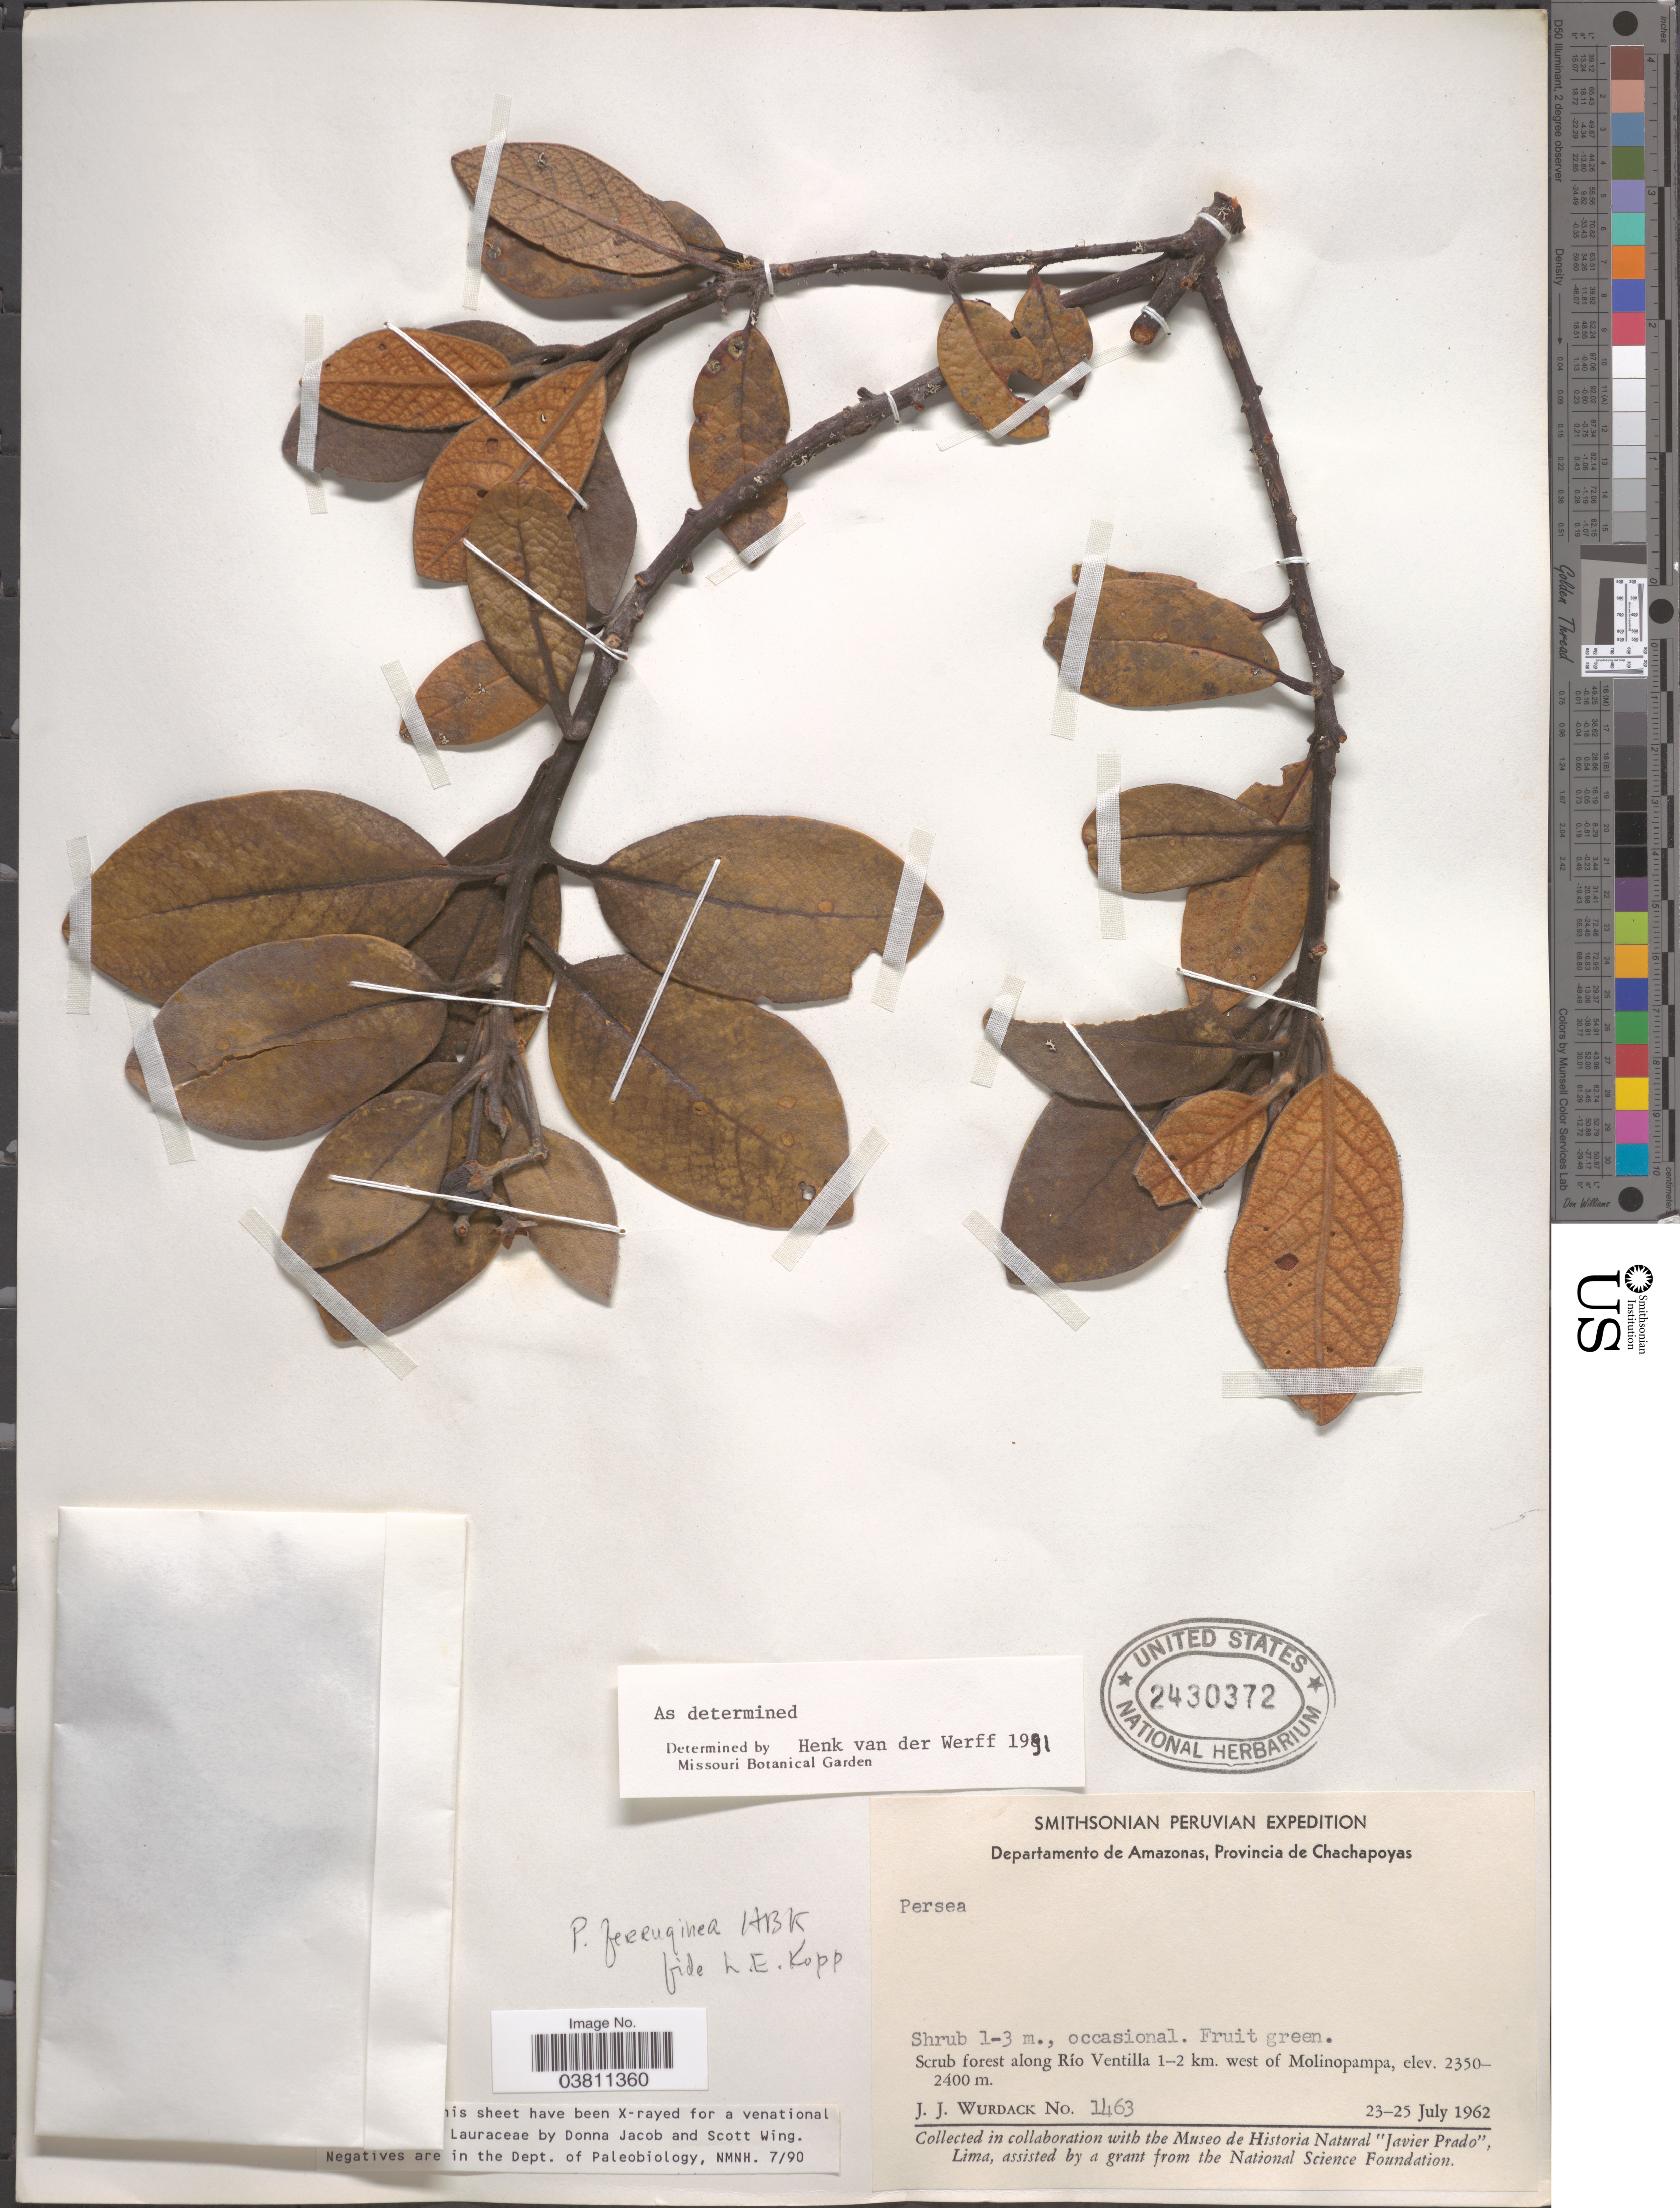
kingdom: Plantae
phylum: Tracheophyta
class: Magnoliopsida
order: Laurales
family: Lauraceae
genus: Persea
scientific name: Persea ferruginea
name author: Kunth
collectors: J. J. Wurdack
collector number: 1463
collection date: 1962-07-23/1962-07-25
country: Peru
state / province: Amazonas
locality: Departamento de Amazonas, Provincia de Chachapoyas. Scrub forest along Río Ventilla 1-2 km. west of Molinopampa.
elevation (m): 2350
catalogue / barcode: US 2430372